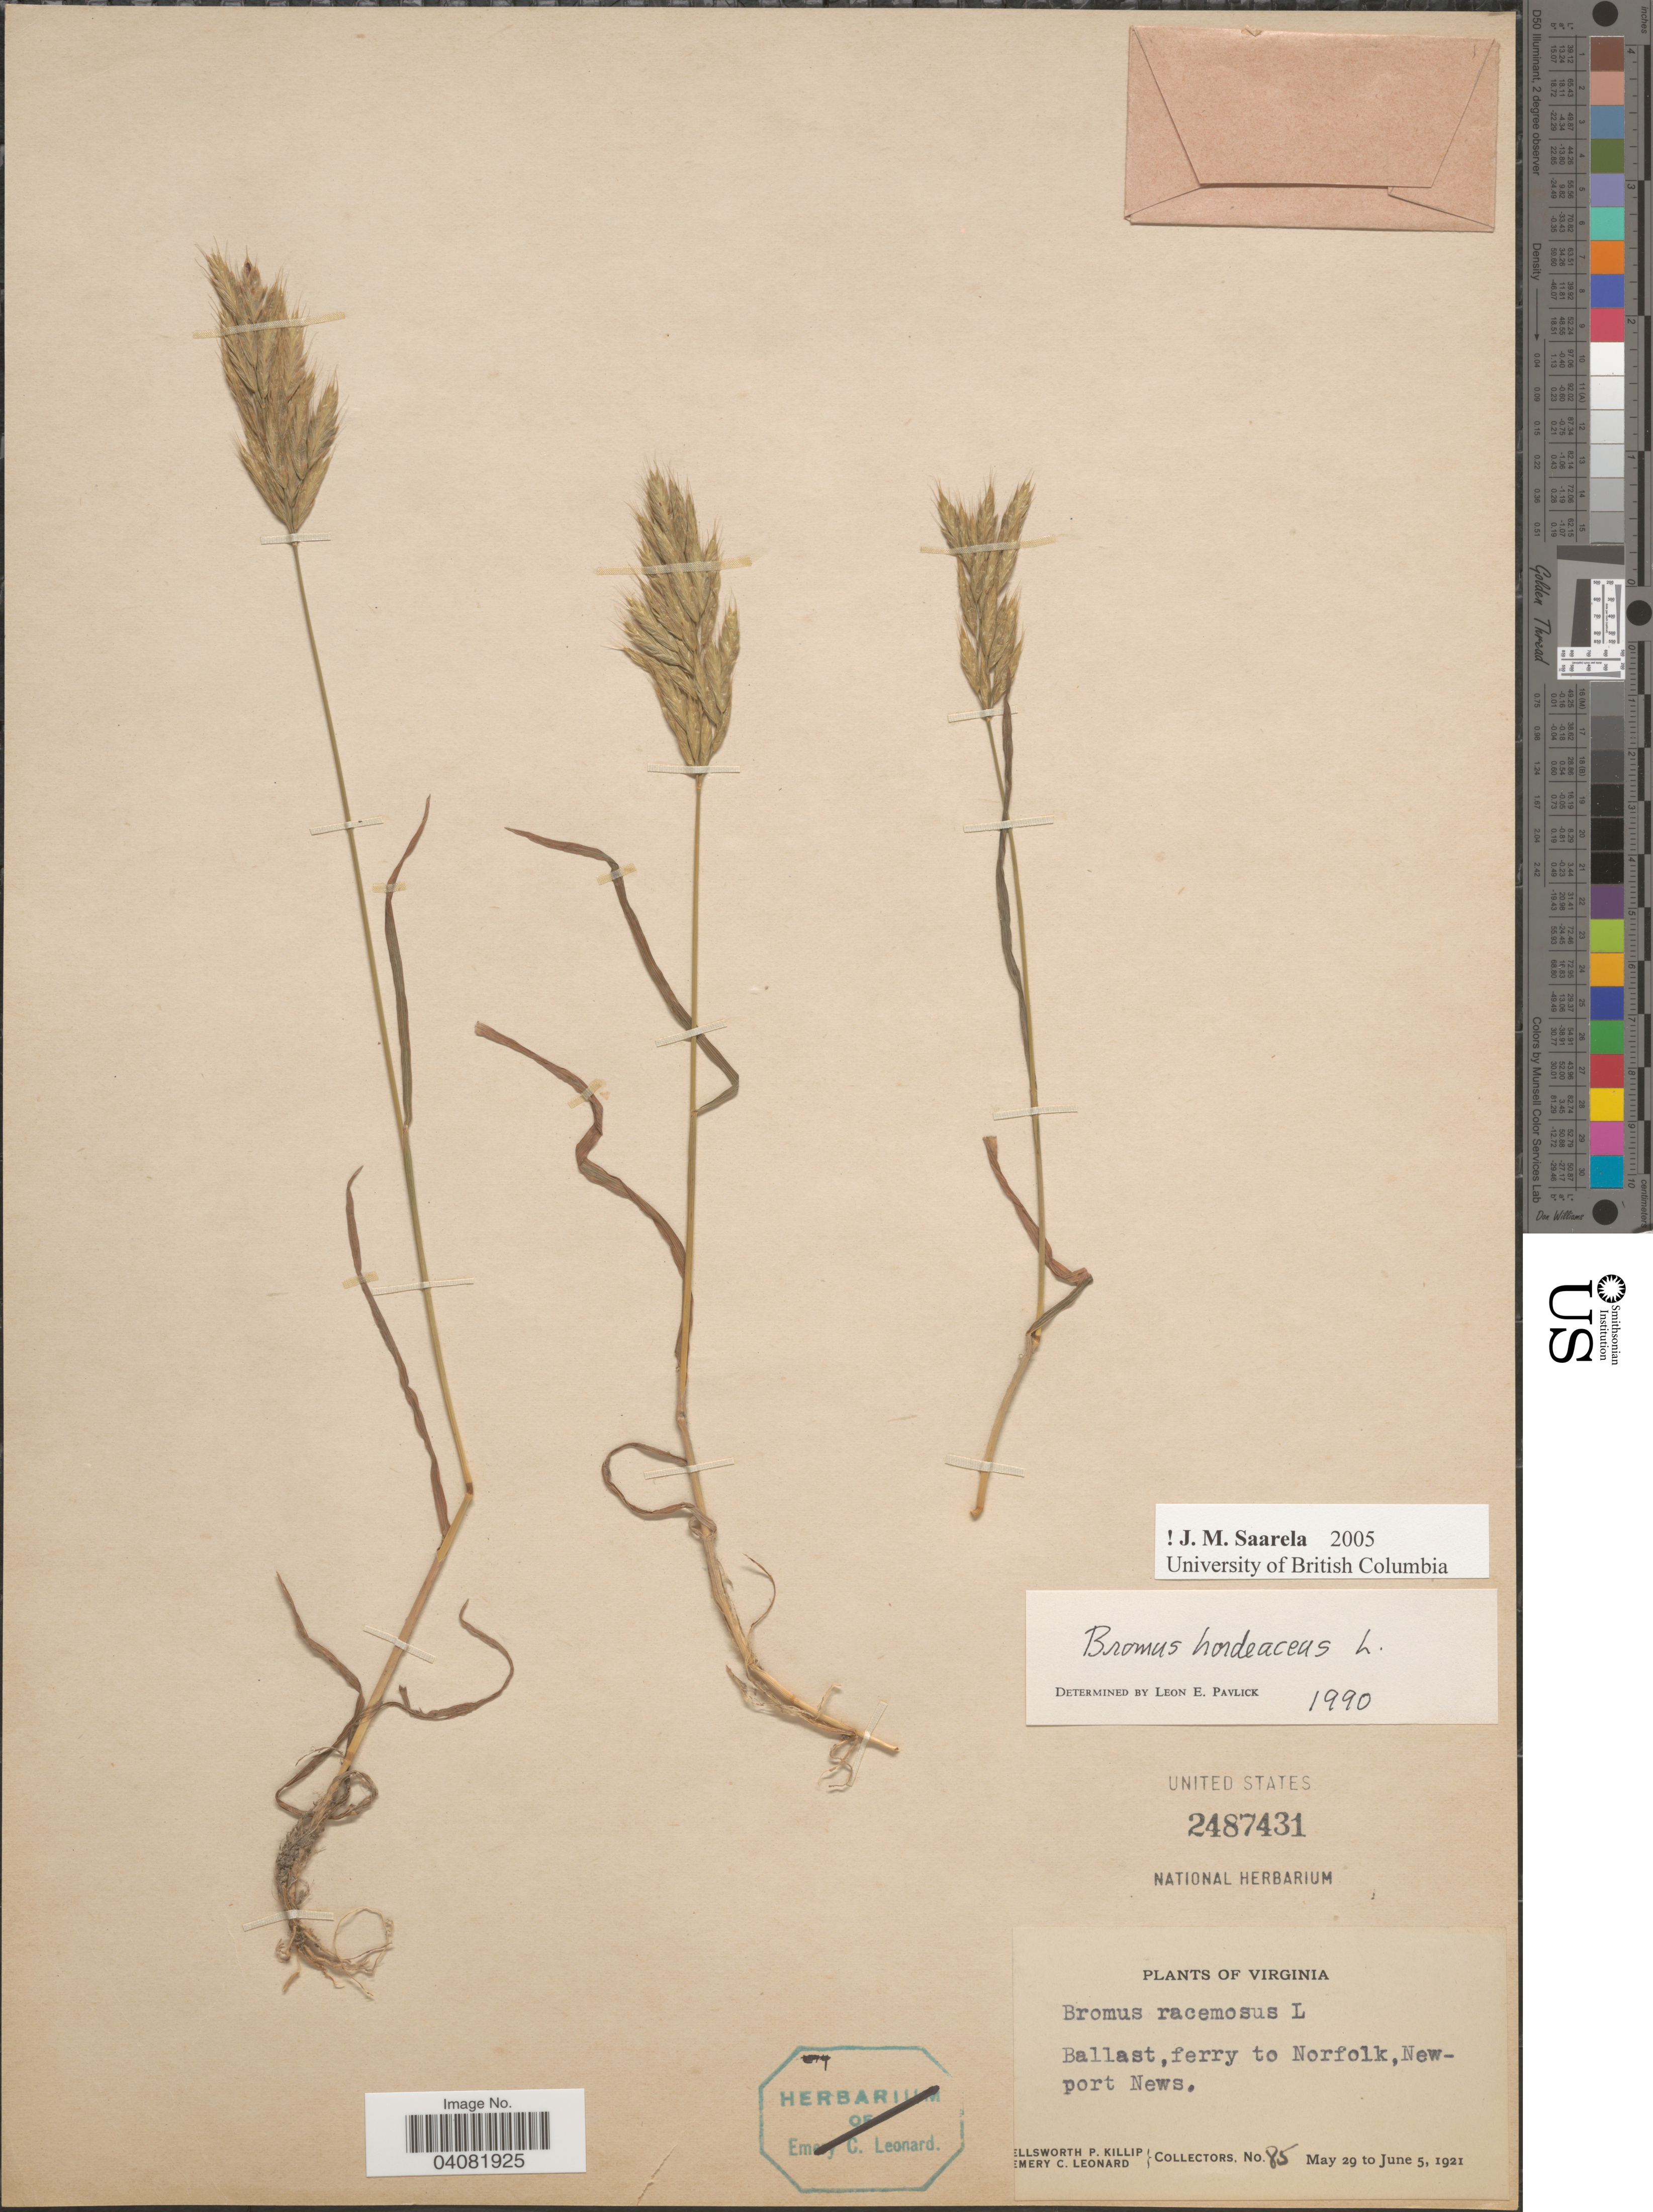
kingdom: Plantae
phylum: Tracheophyta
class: Liliopsida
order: Poales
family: Poaceae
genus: Bromus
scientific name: Bromus hordeaceus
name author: L.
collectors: E. P. Killip & E. C. Leonard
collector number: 85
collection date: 1921-05-29/1921-06-05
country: United States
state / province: Virginia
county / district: City of Newport News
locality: Ballast, ferry to Norforlk, Newport News.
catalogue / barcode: US 2487431